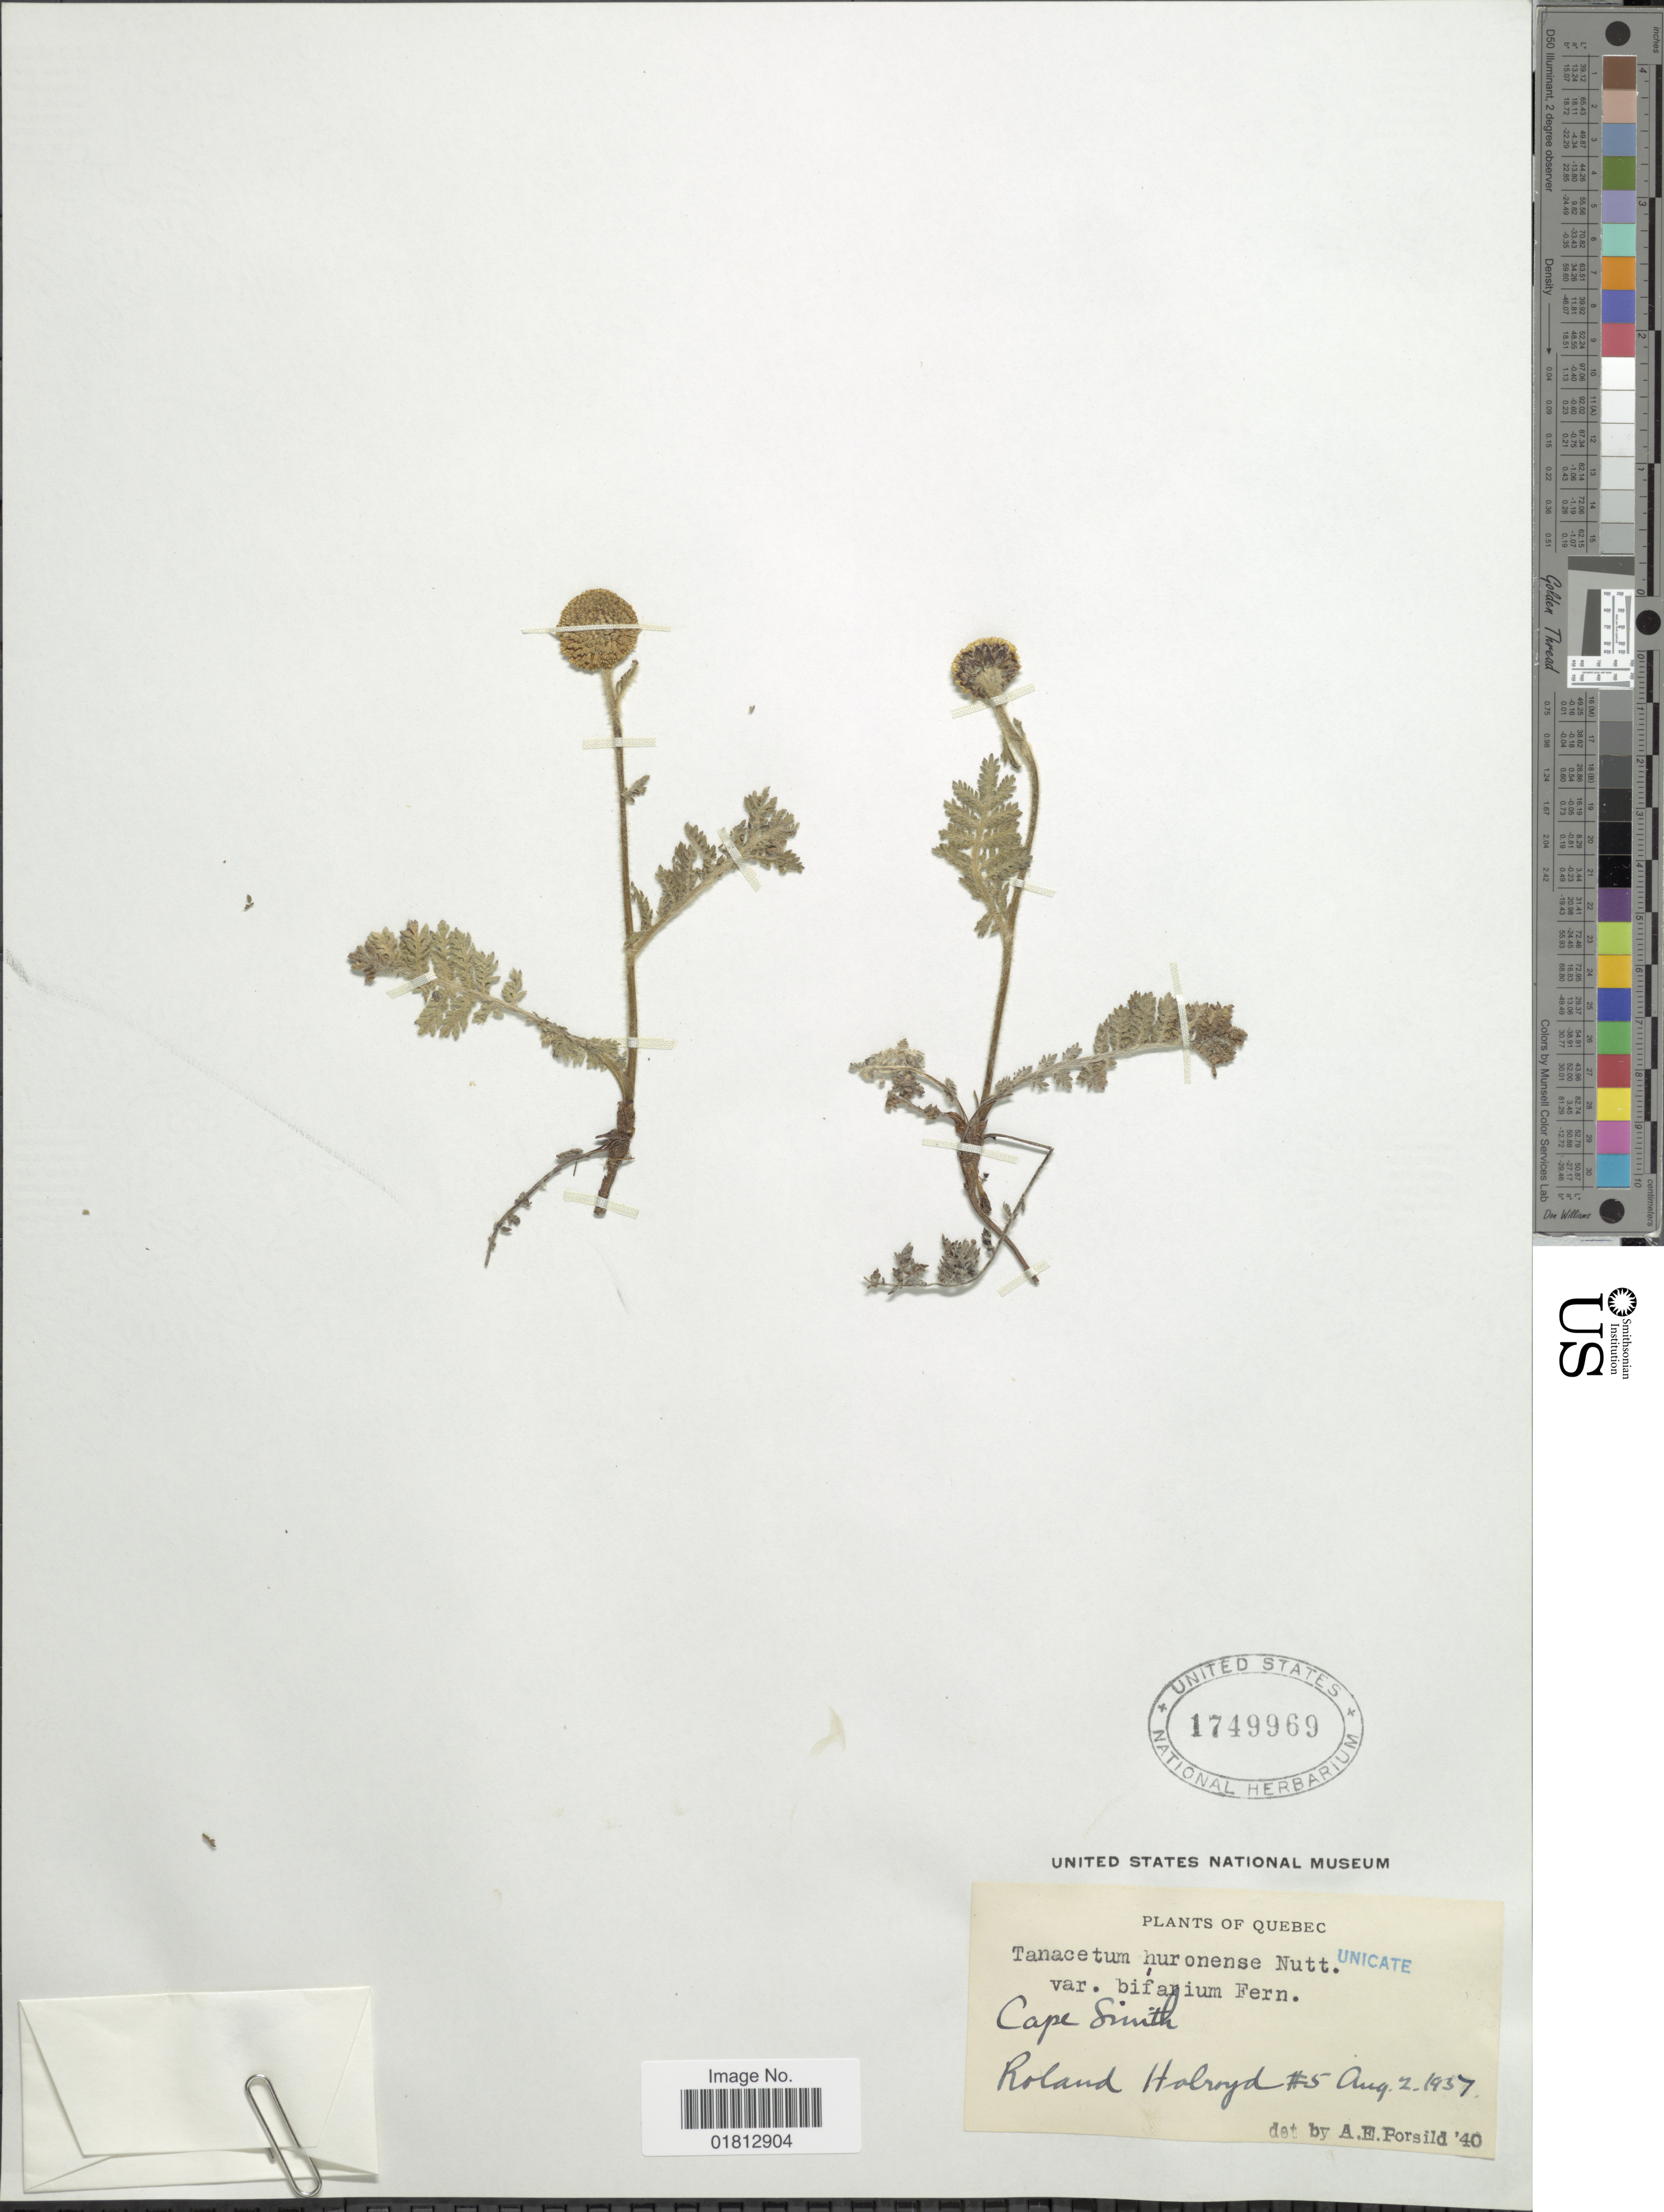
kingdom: Plantae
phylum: Tracheophyta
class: Magnoliopsida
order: Asterales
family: Asteraceae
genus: Tanacetum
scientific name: Tanacetum huronense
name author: Nutt.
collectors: R. Holroyd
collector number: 5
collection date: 1957-08-02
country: Canada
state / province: Quebec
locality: Cape Smith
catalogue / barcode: US 1749969